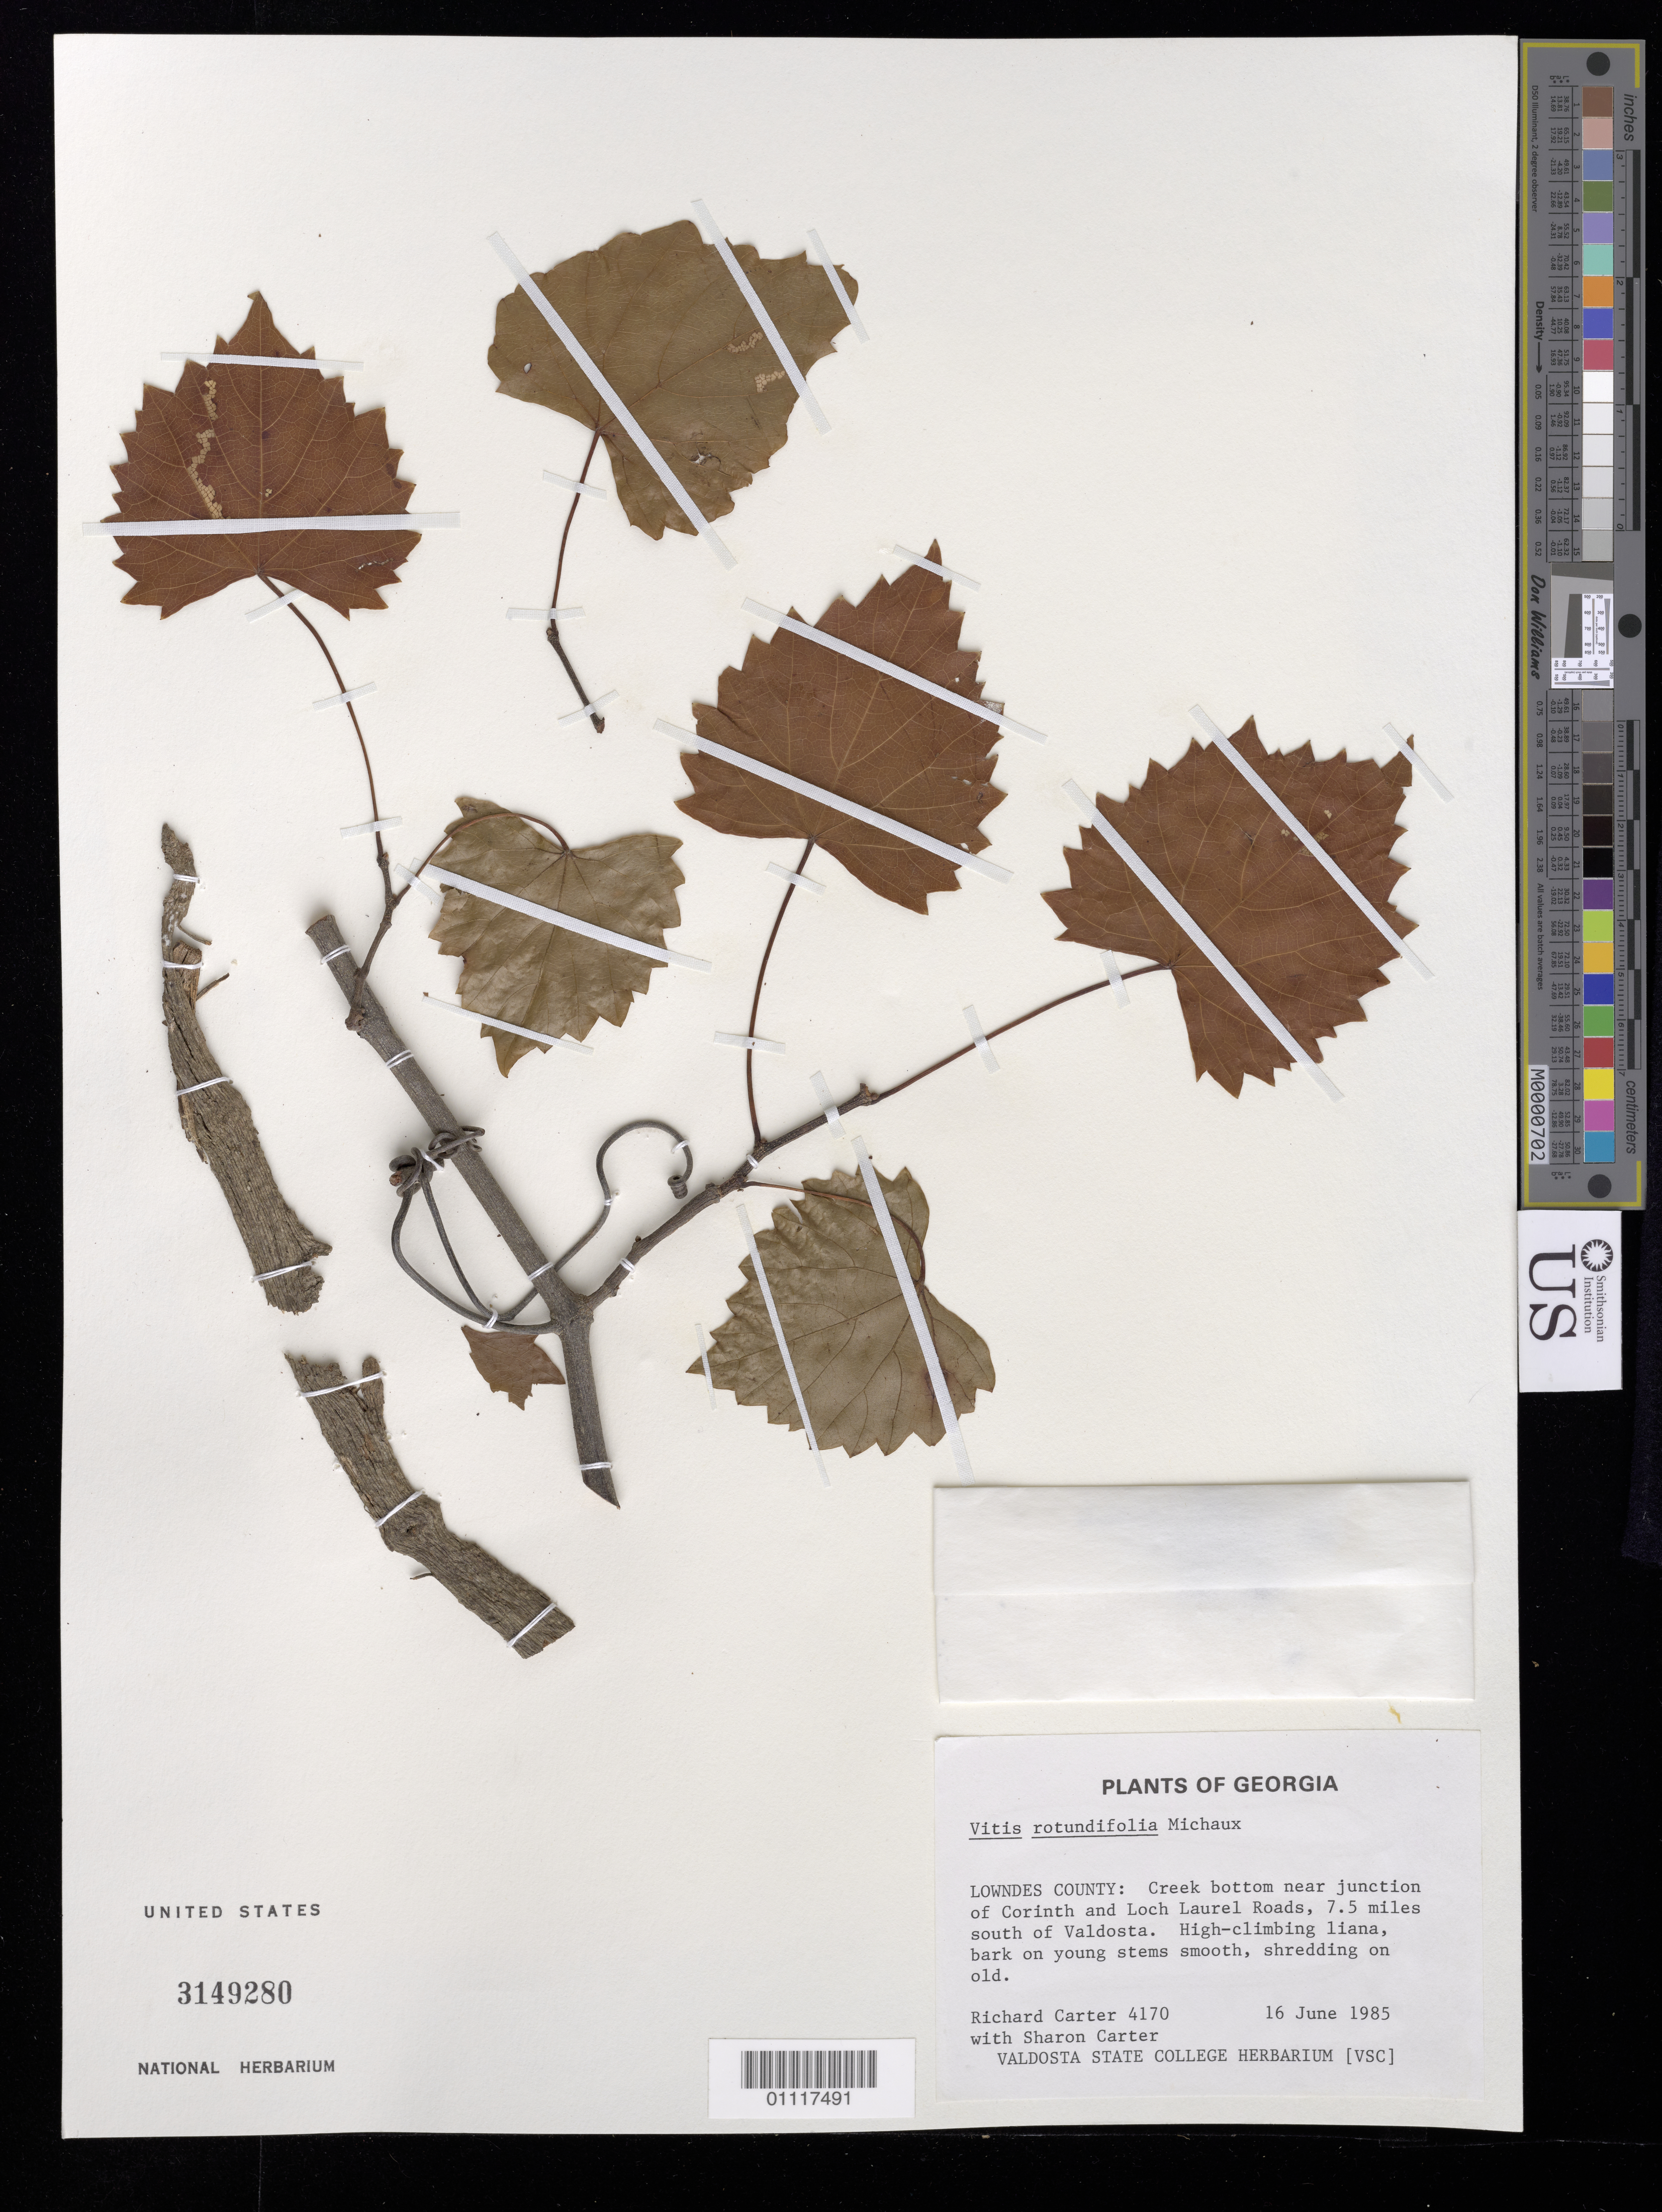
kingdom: Plantae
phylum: Tracheophyta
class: Magnoliopsida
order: Vitales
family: Vitaceae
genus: Vitis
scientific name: Vitis rotundifolia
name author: Michx.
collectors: R. Carter & S. Carter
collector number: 4170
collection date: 1985-06-16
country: United States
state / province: Georgia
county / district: Lowndes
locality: Creek bottom near junction of Corinth and Loch laurel Roads, 7.5 miles south of Valdosta.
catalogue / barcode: US 3149280